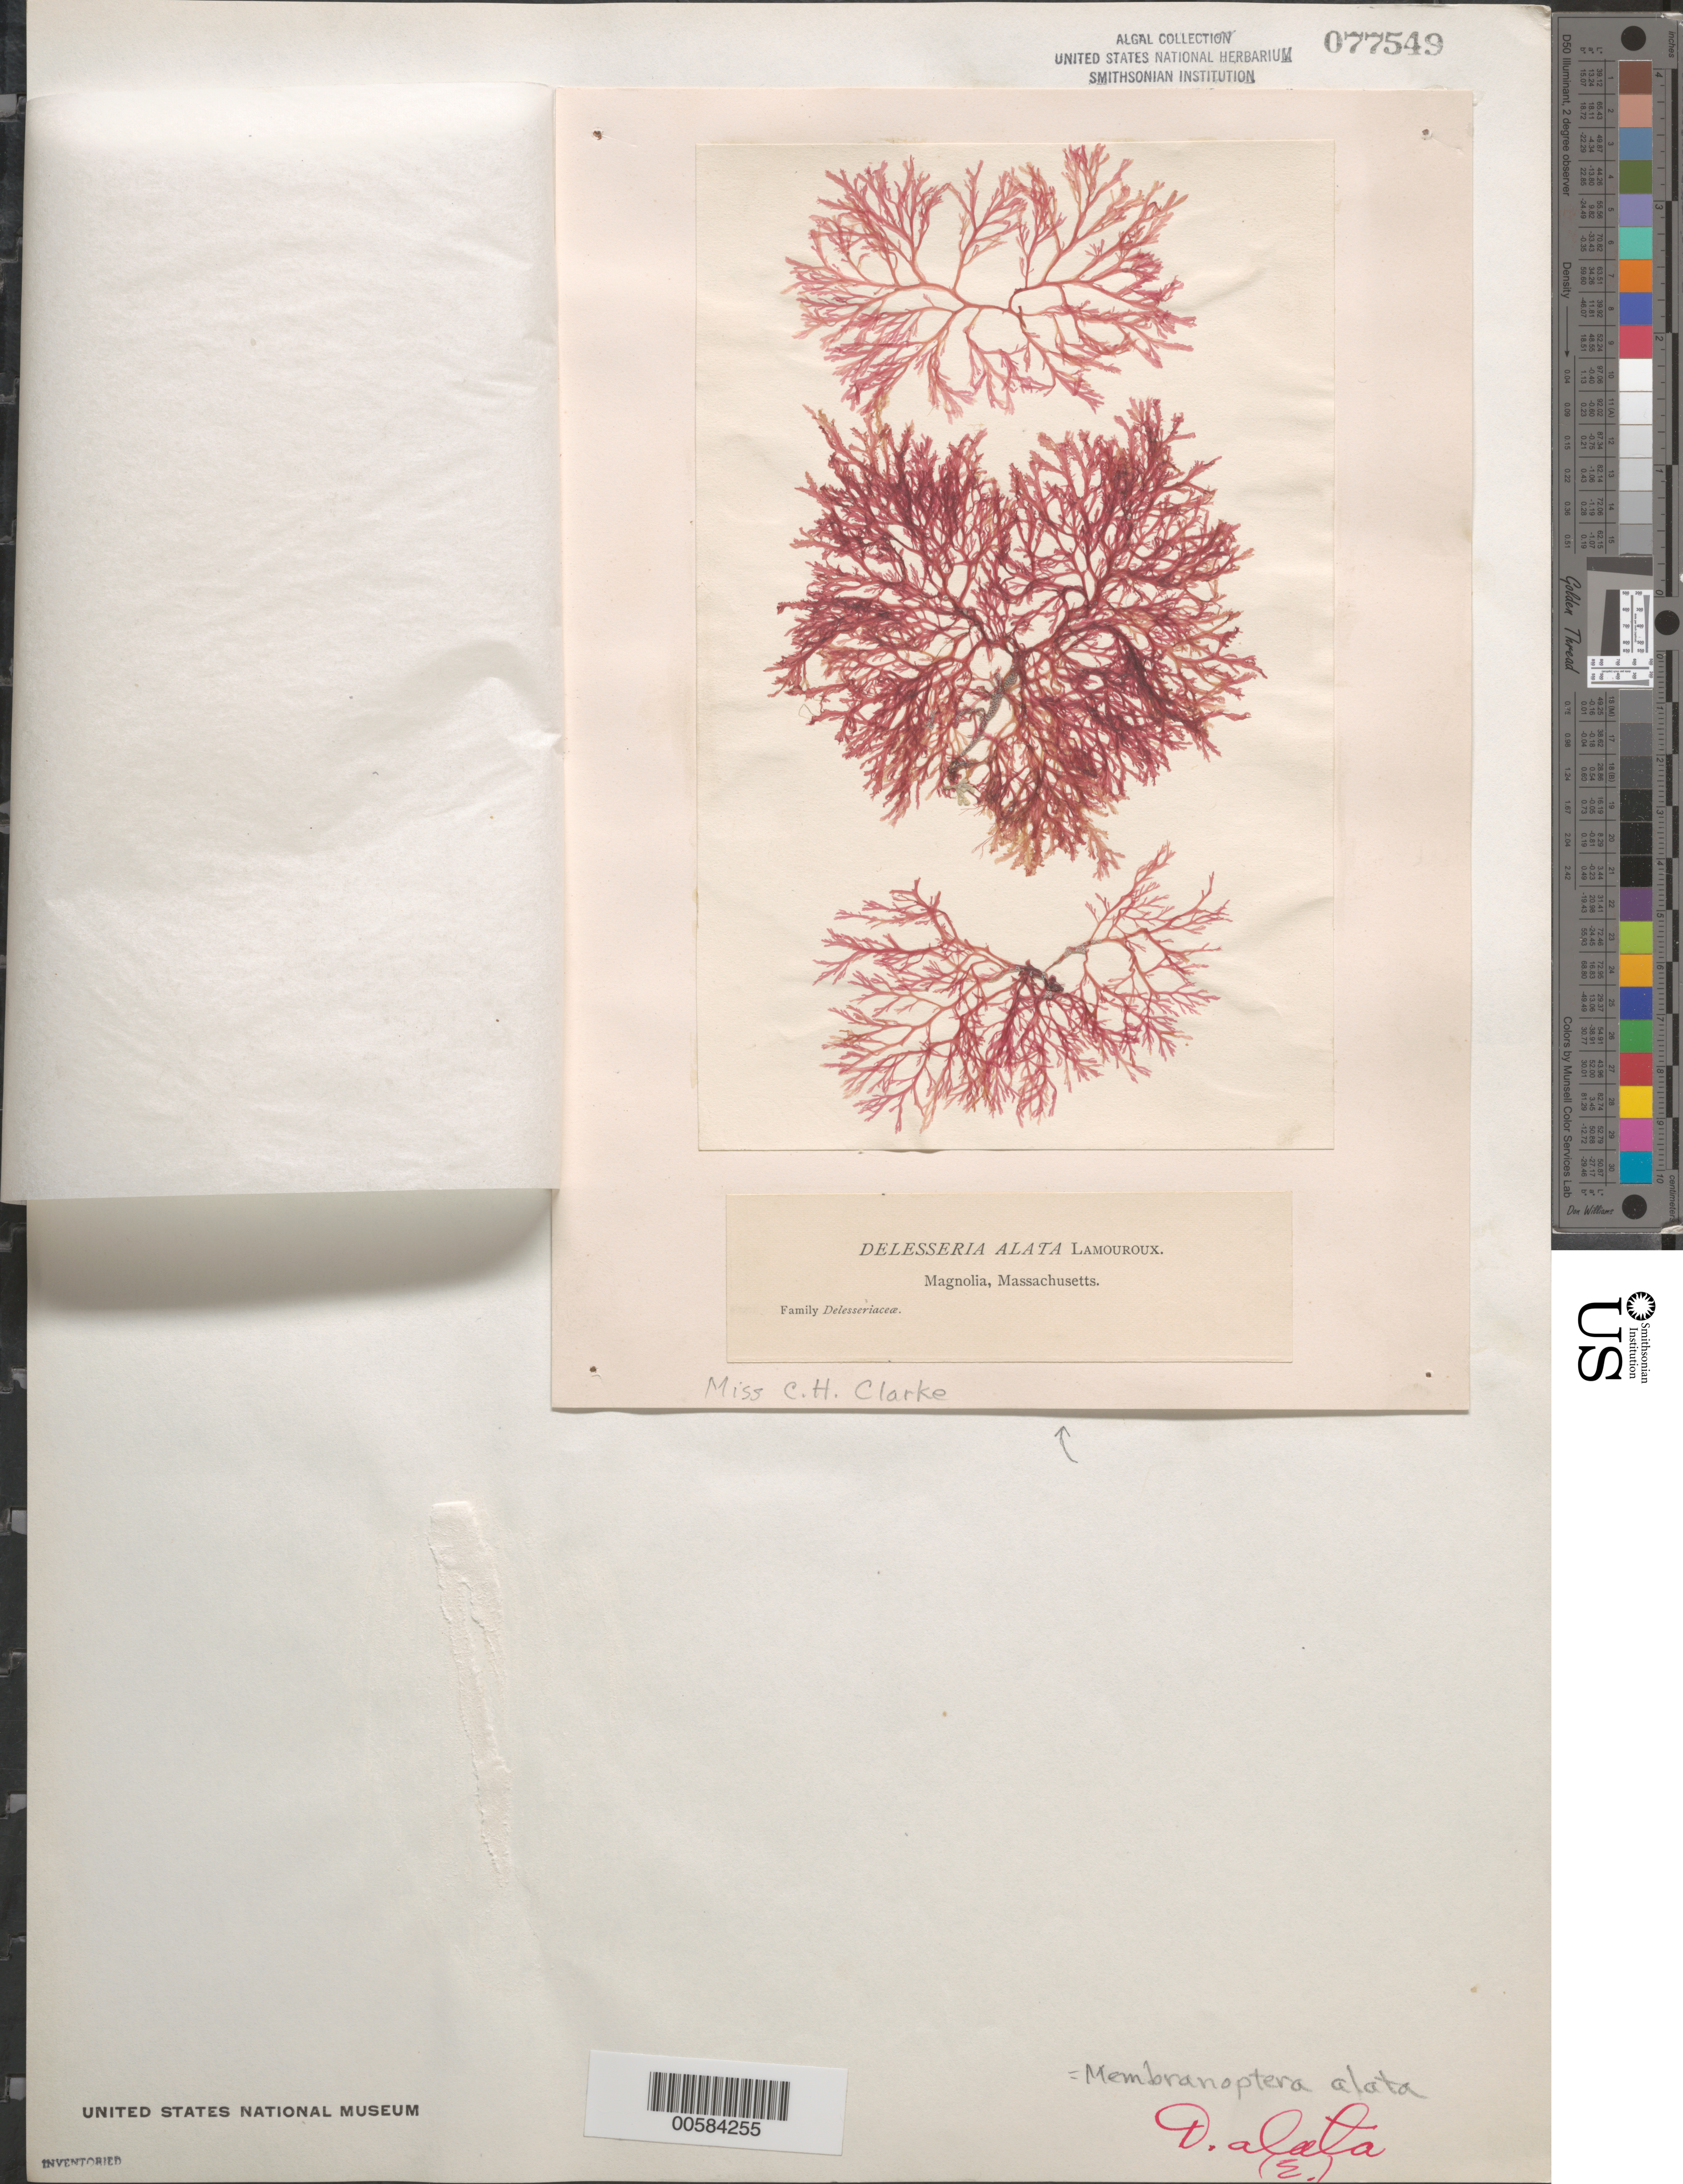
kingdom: Plantae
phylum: Rhodophyta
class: Florideophyceae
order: Ceramiales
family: Delesseriaceae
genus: Membranoptera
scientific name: Membranoptera alata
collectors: C. H. Clarke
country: United States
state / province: Massachusetts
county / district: Essex County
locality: Magnolia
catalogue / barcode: US 77549